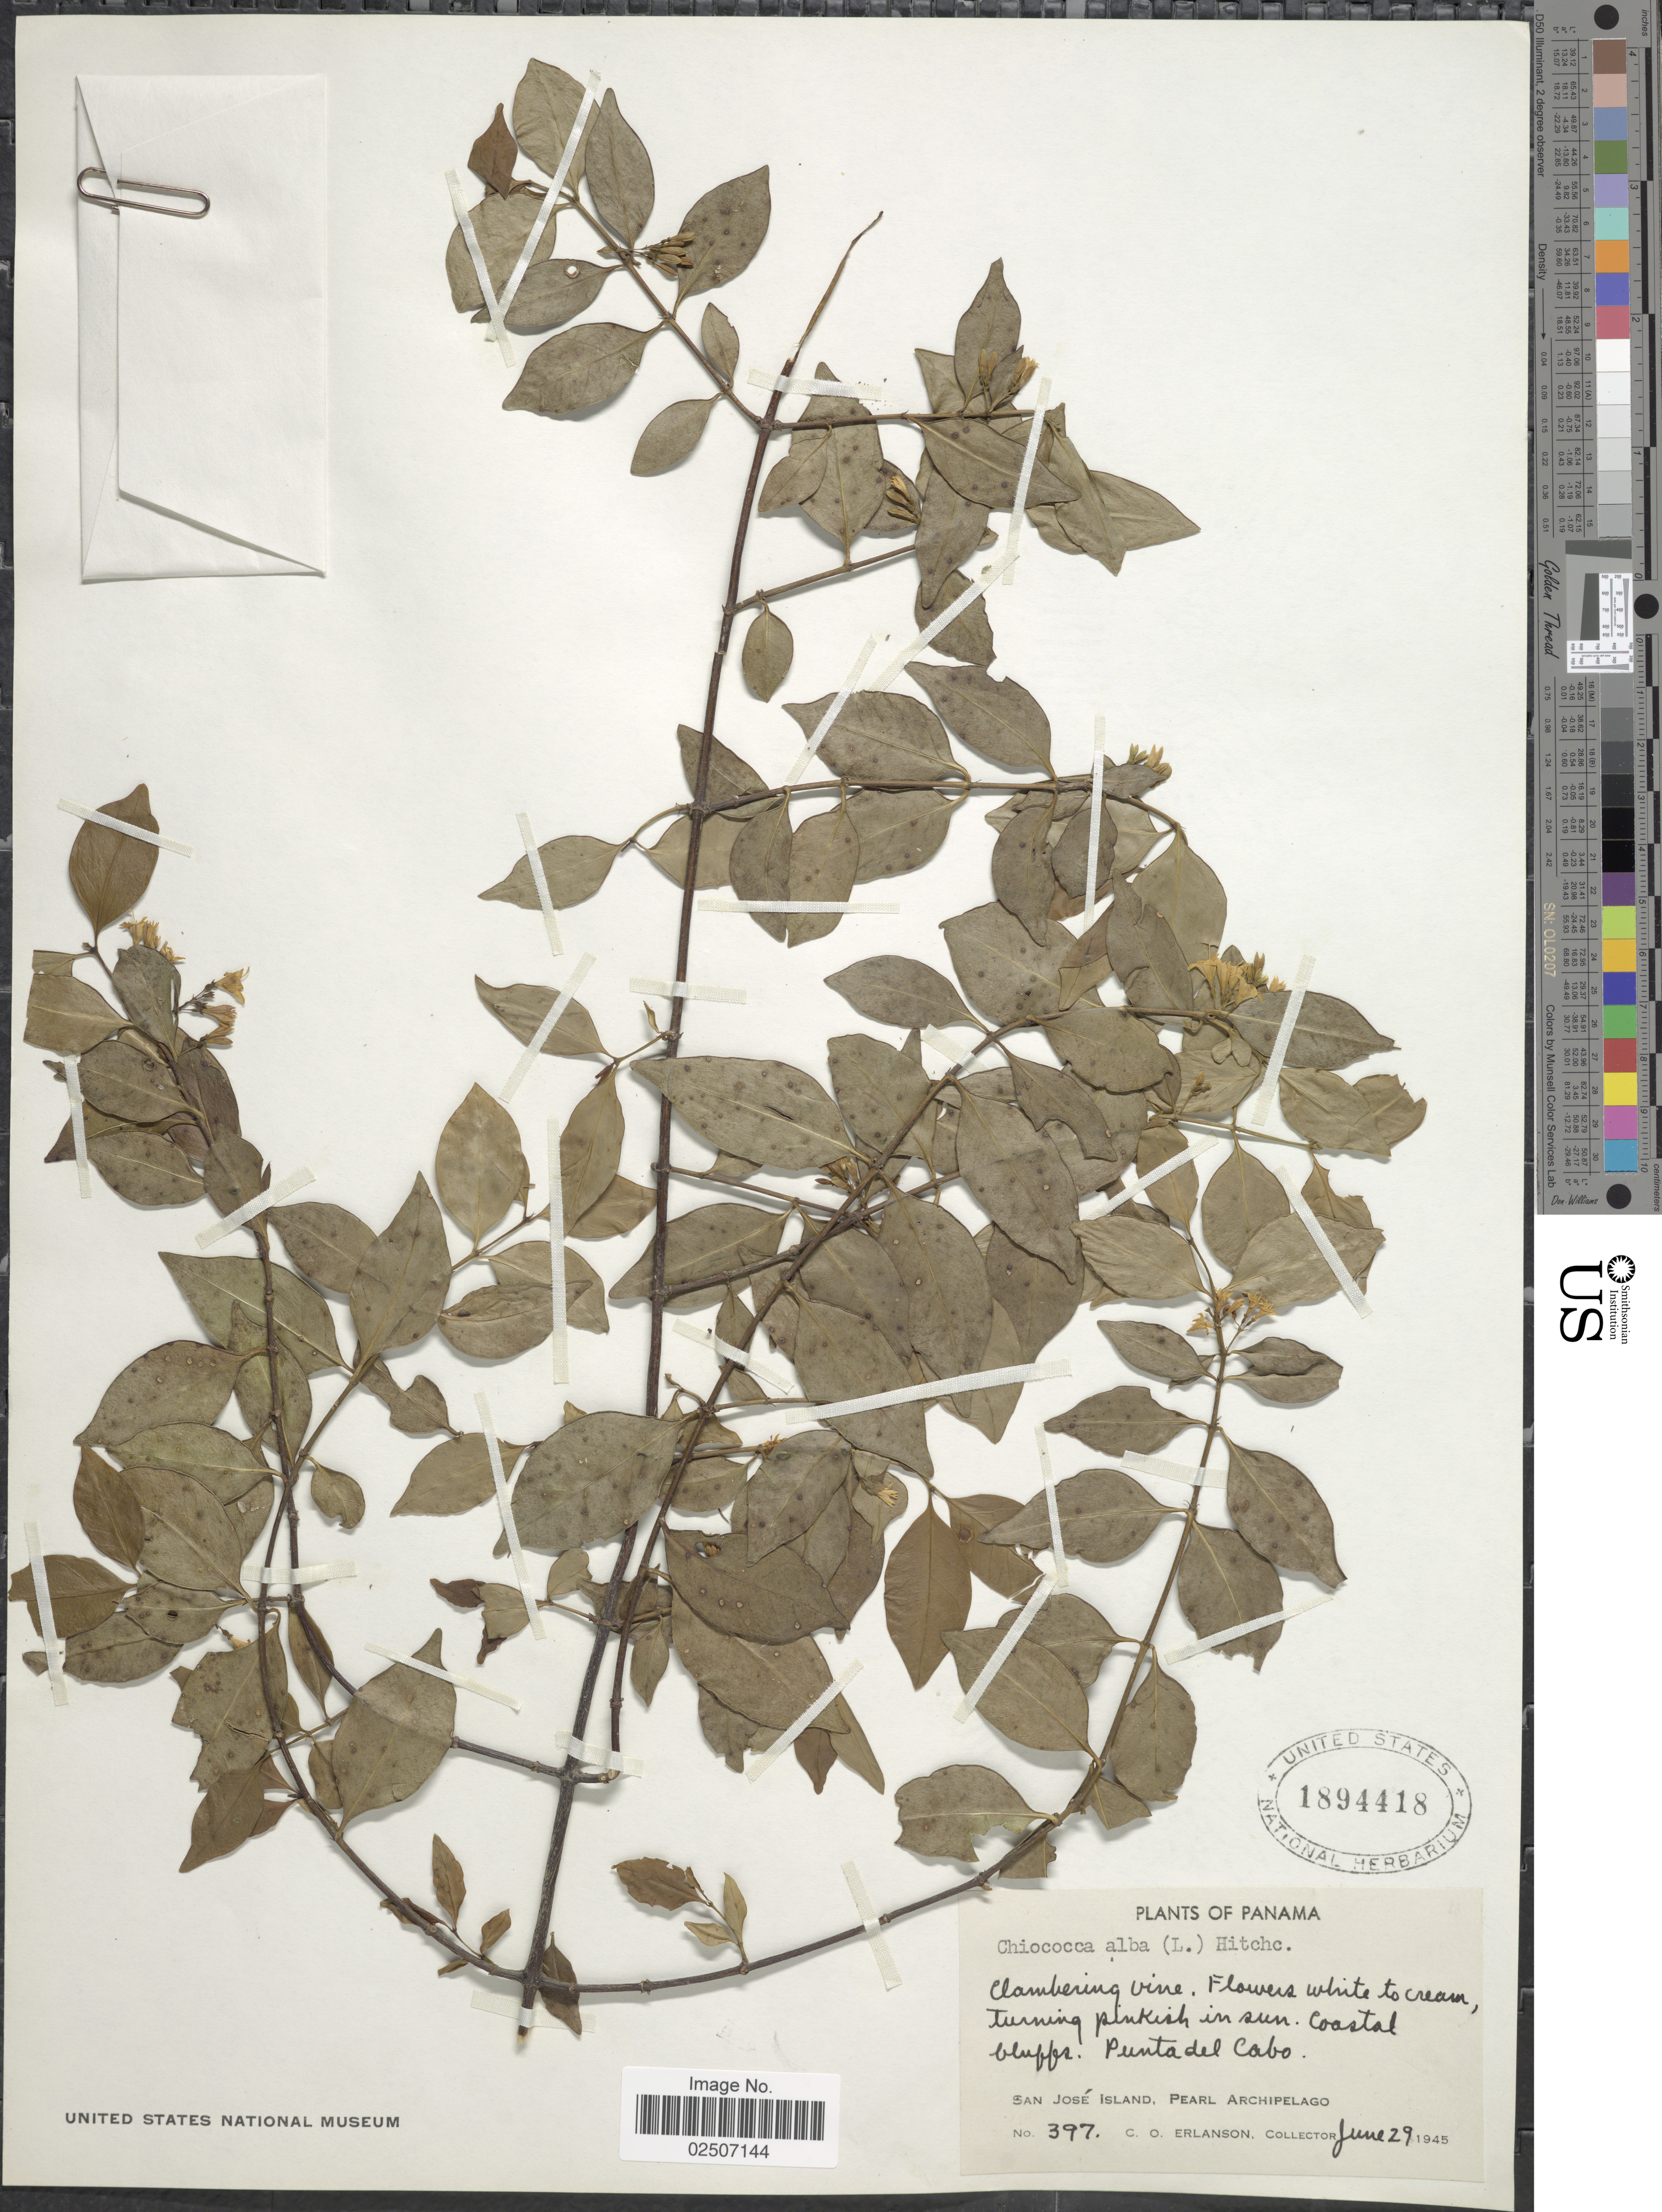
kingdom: Plantae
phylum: Tracheophyta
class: Magnoliopsida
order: Gentianales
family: Rubiaceae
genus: Chiococca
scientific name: Chiococca alba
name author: (L.) Hitchc.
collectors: C. O. Erlanson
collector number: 397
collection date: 1945-06-29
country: Panama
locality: Coastal bluffs. Punta del Cabo. San Jose Island, Pearl Archipelago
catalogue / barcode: US 1894418